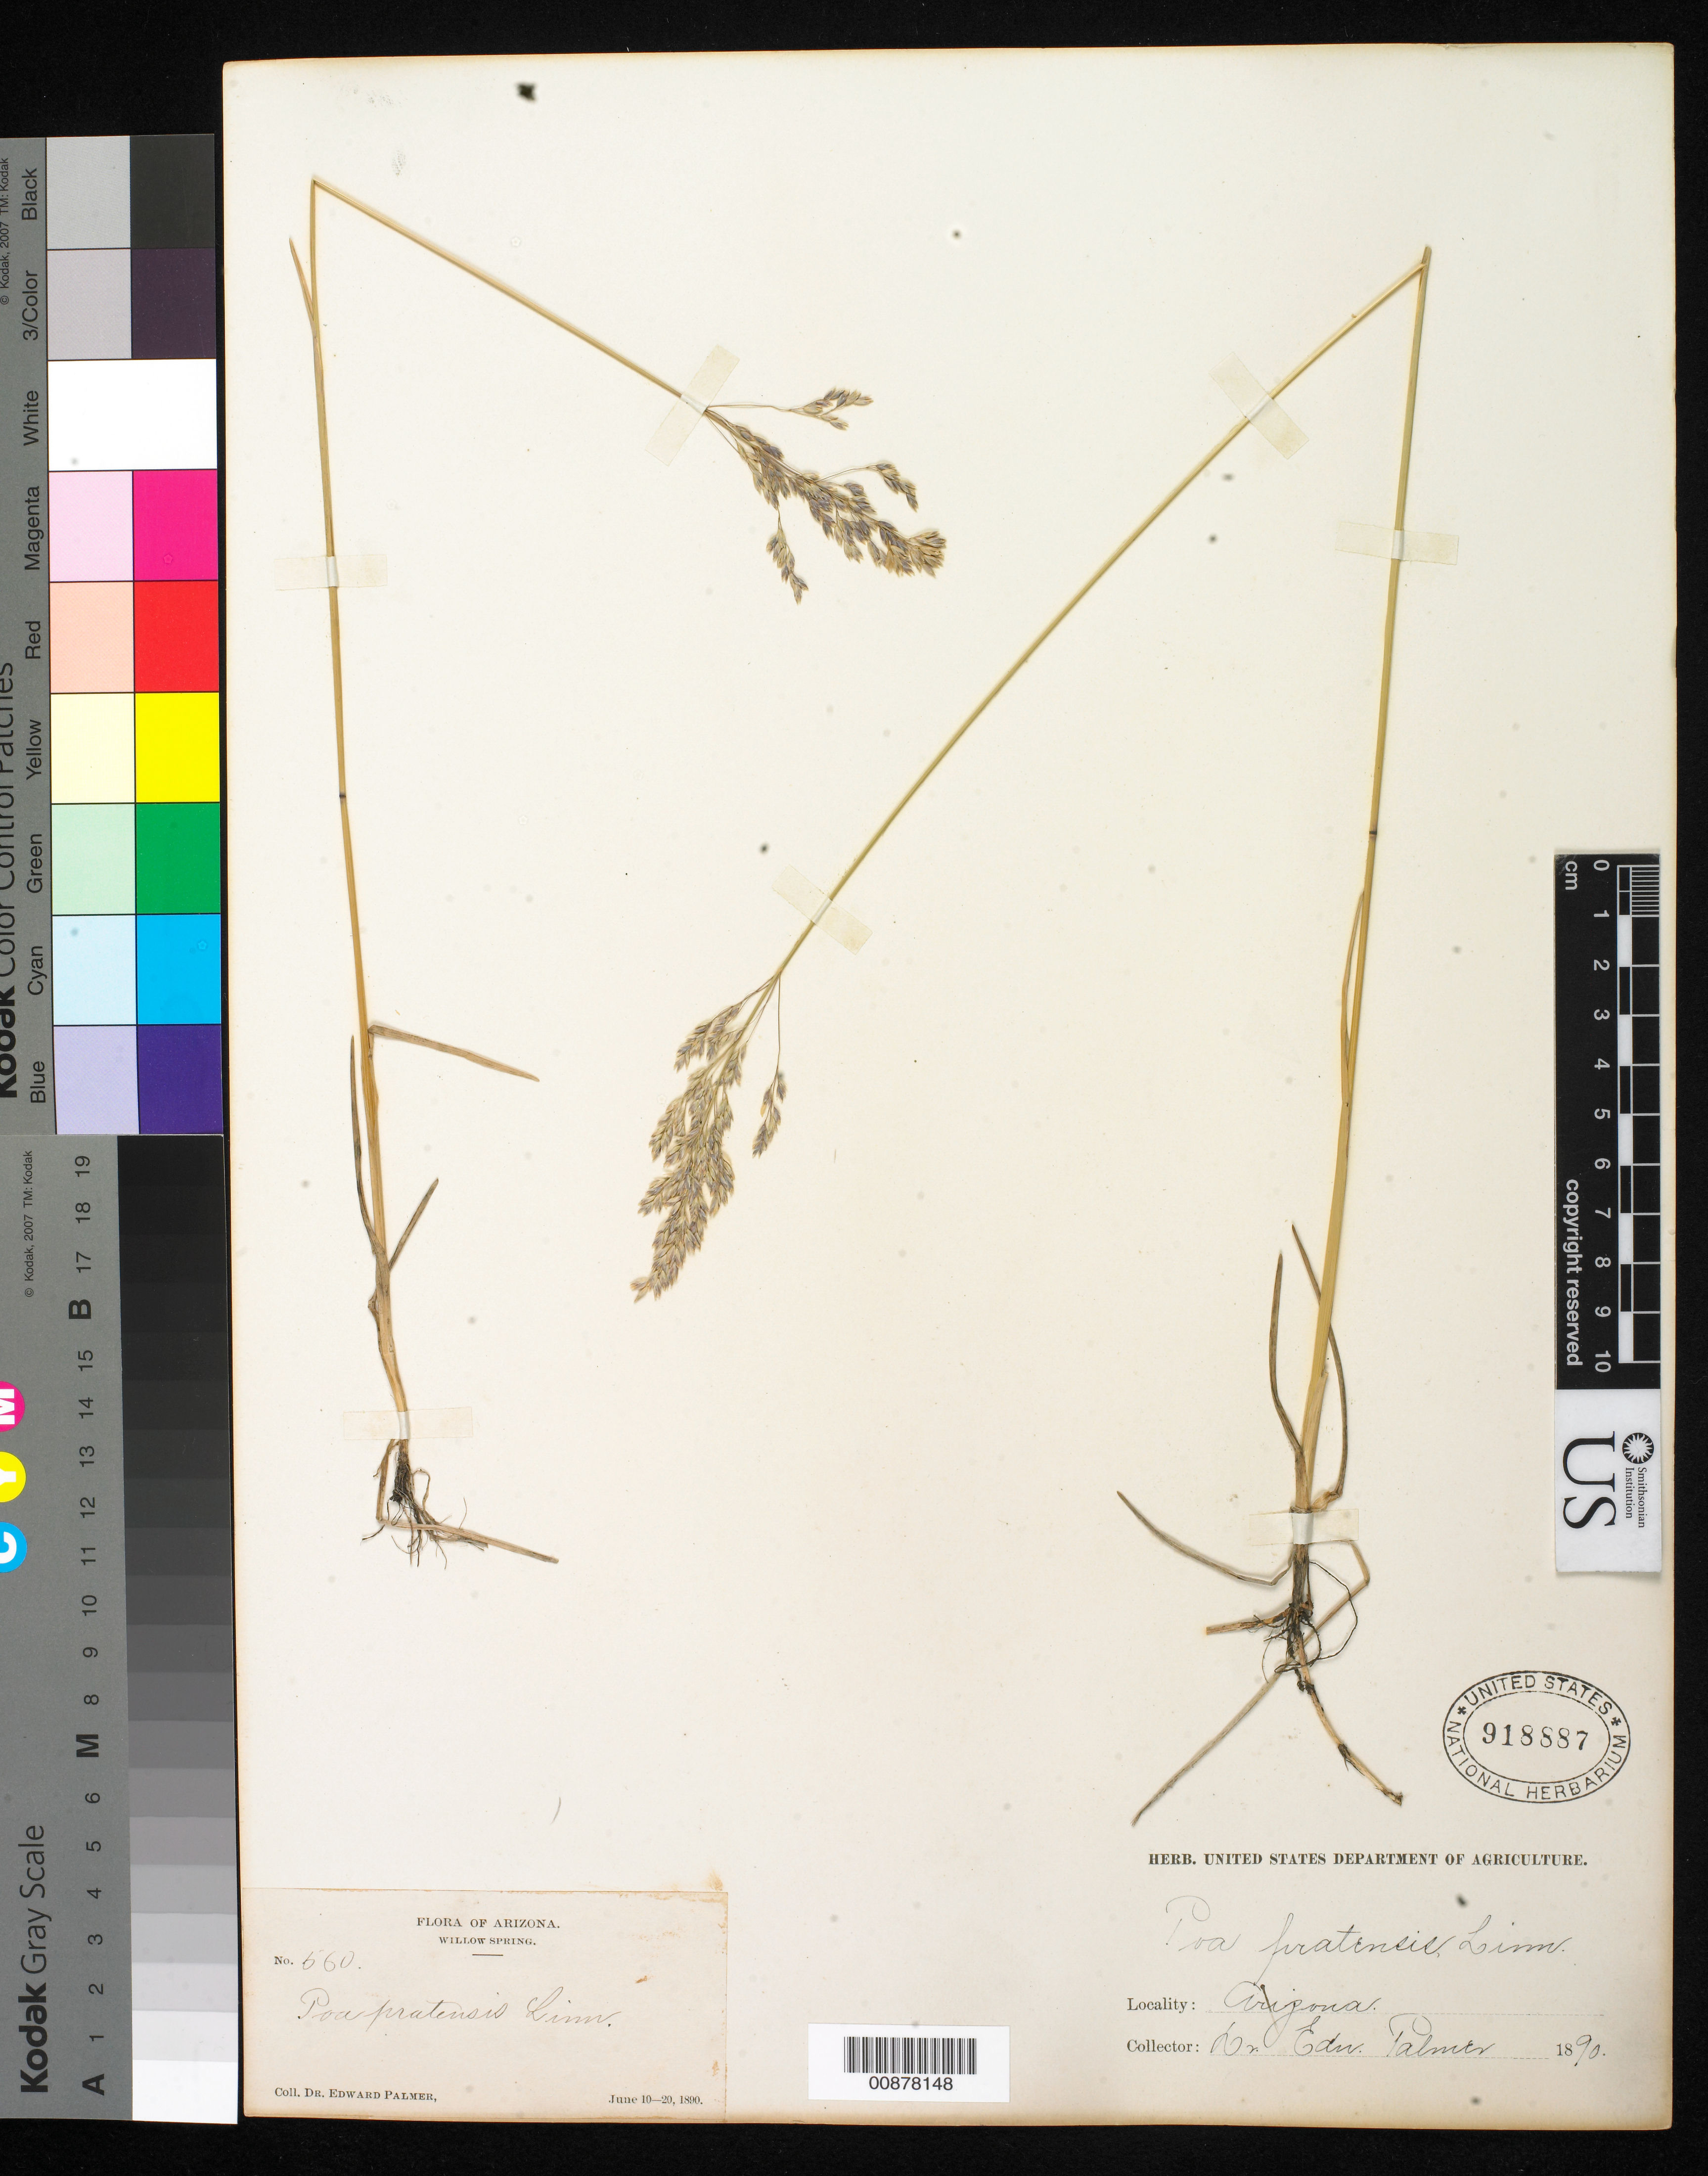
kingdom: Plantae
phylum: Tracheophyta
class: Liliopsida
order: Poales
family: Poaceae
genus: Poa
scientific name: Poa pratensis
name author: L.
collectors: E. Palmer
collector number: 560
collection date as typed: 10 Jun 1890 to 20 Jun 1890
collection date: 1890-06-10/1890-06-20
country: United States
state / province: Arizona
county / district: Coconino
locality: Willow Spring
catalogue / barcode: US 918887